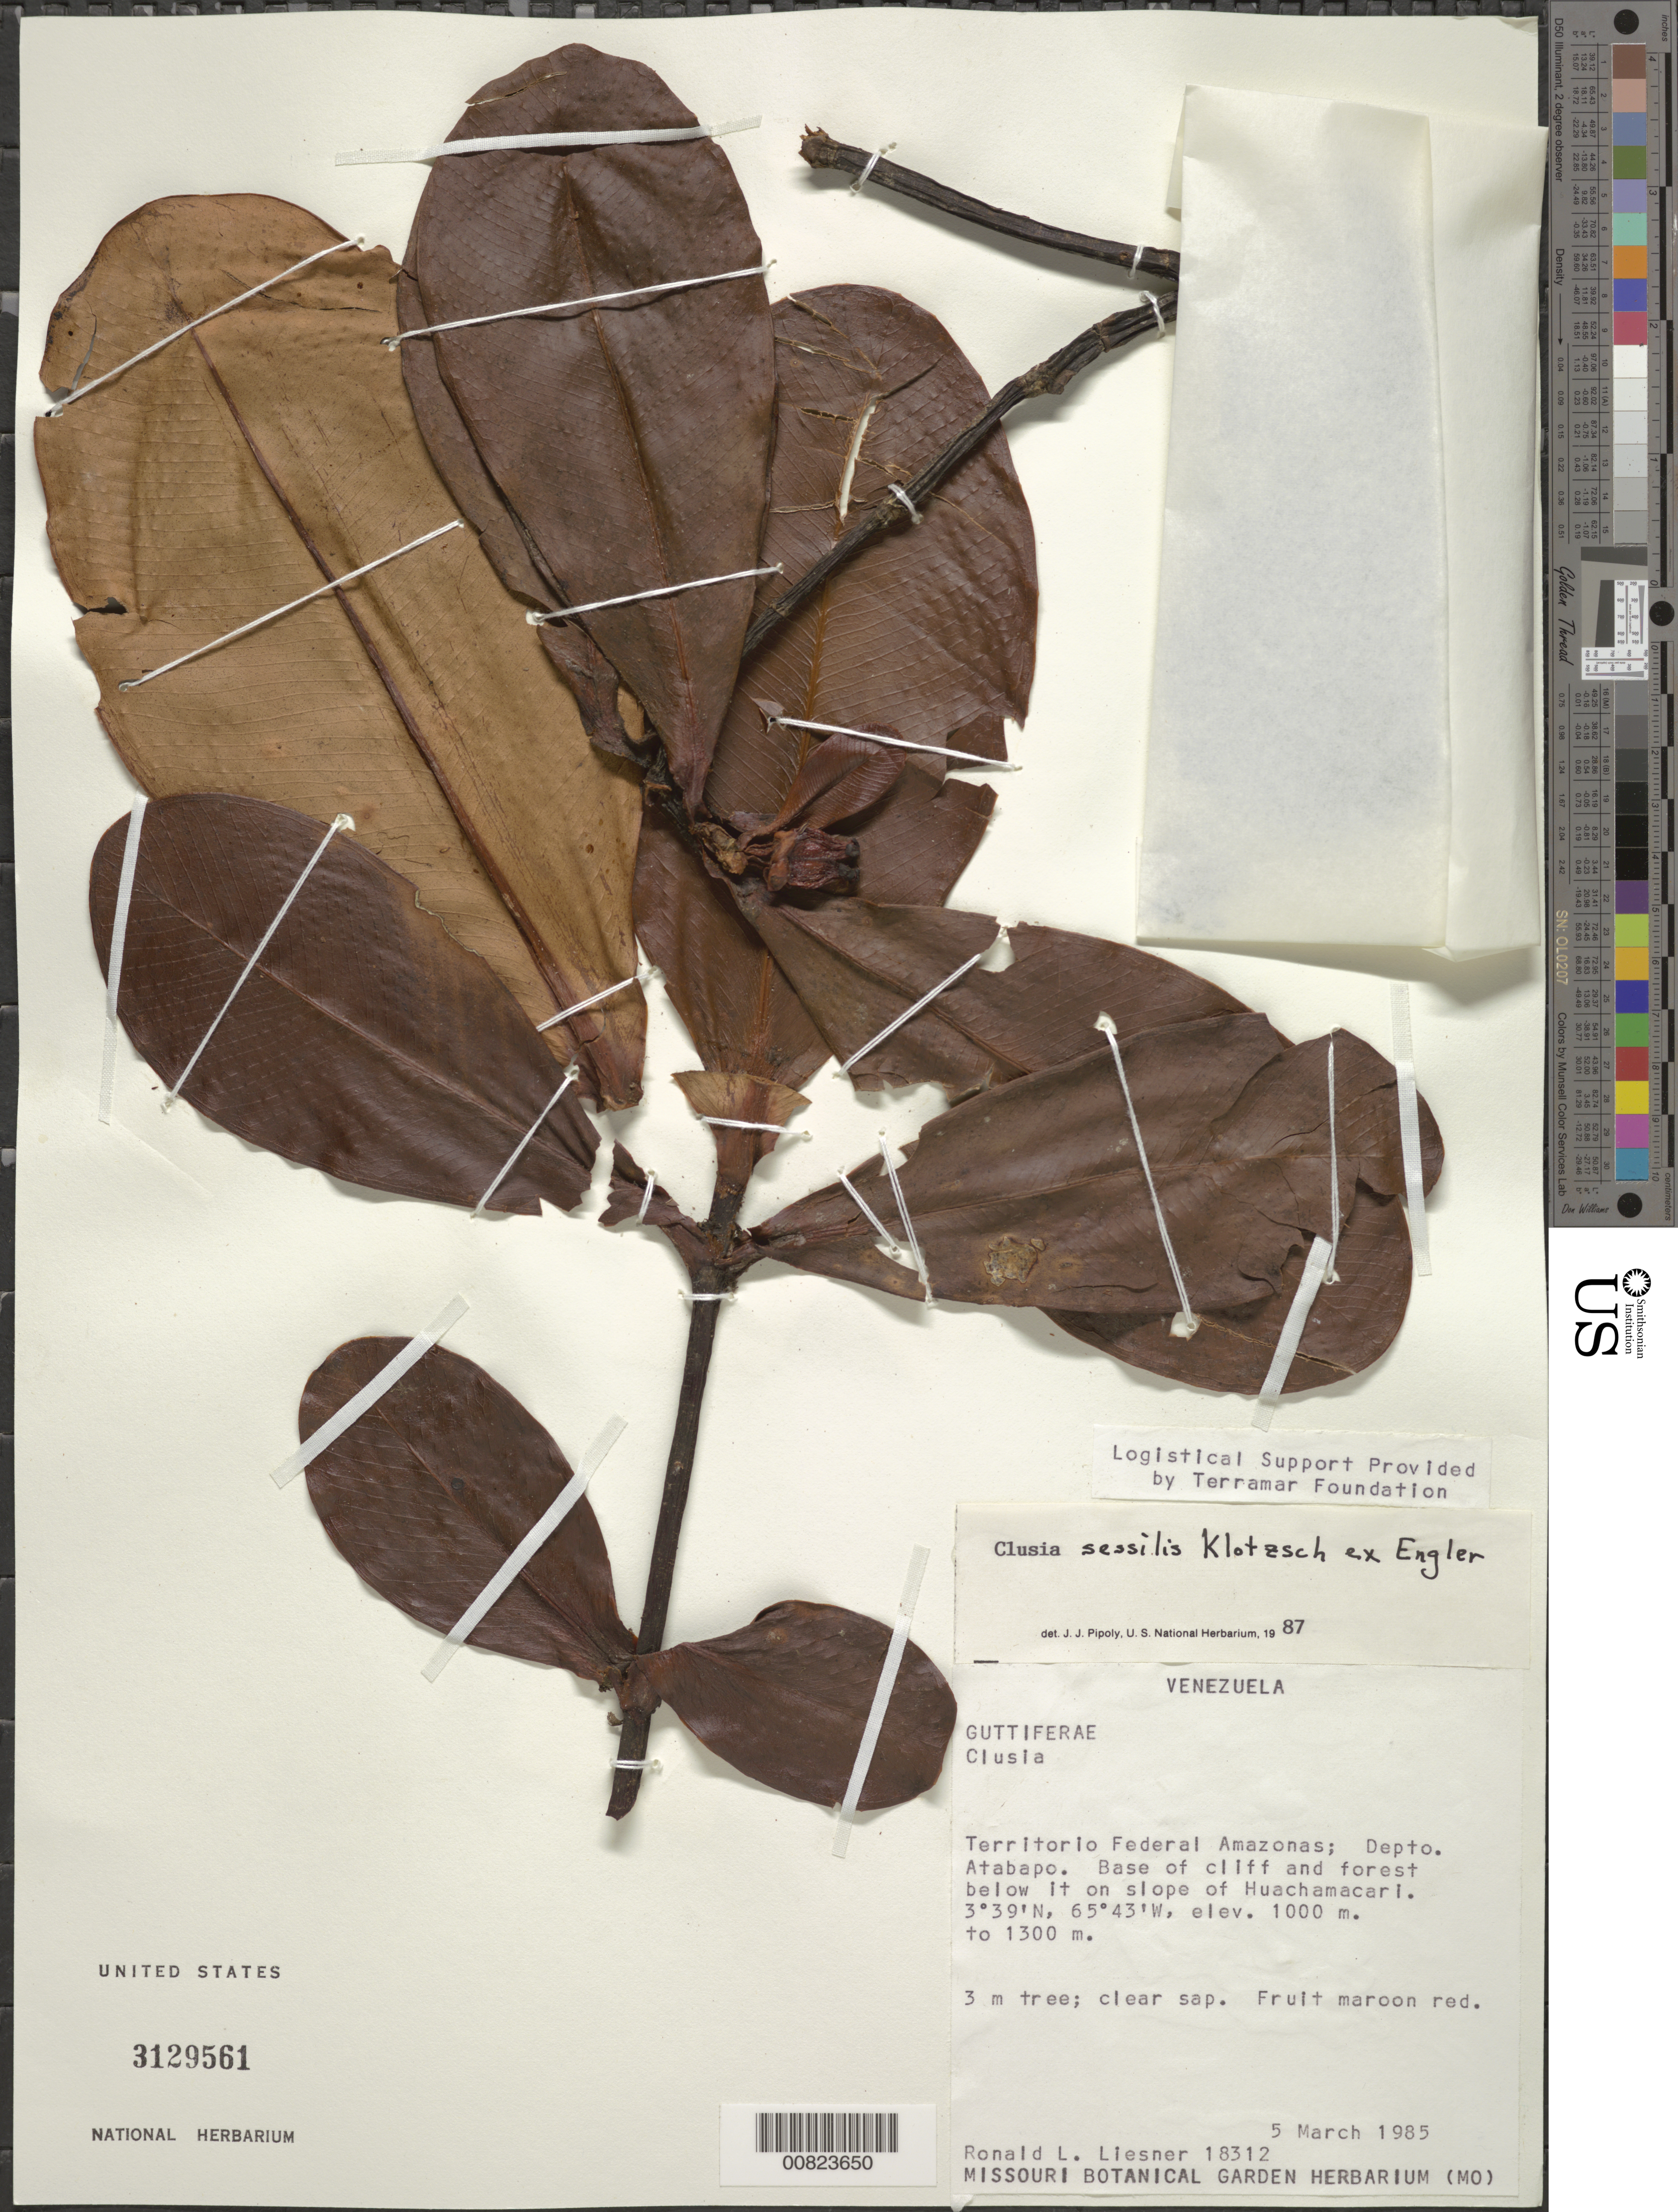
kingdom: Plantae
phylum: Tracheophyta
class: Magnoliopsida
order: Malpighiales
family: Clusiaceae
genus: Clusia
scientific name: Clusia sessilis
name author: Klotzsch ex Engl.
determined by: Pipoly, J. J., III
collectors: R. L. Liesner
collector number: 18312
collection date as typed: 5-Mar-85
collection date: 1985-03-05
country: Venezuela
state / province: Amazonas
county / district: Atabapo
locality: Huachamacari slopes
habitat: Base of cliff and forest below it on slope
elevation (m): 1300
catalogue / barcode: US 3129561